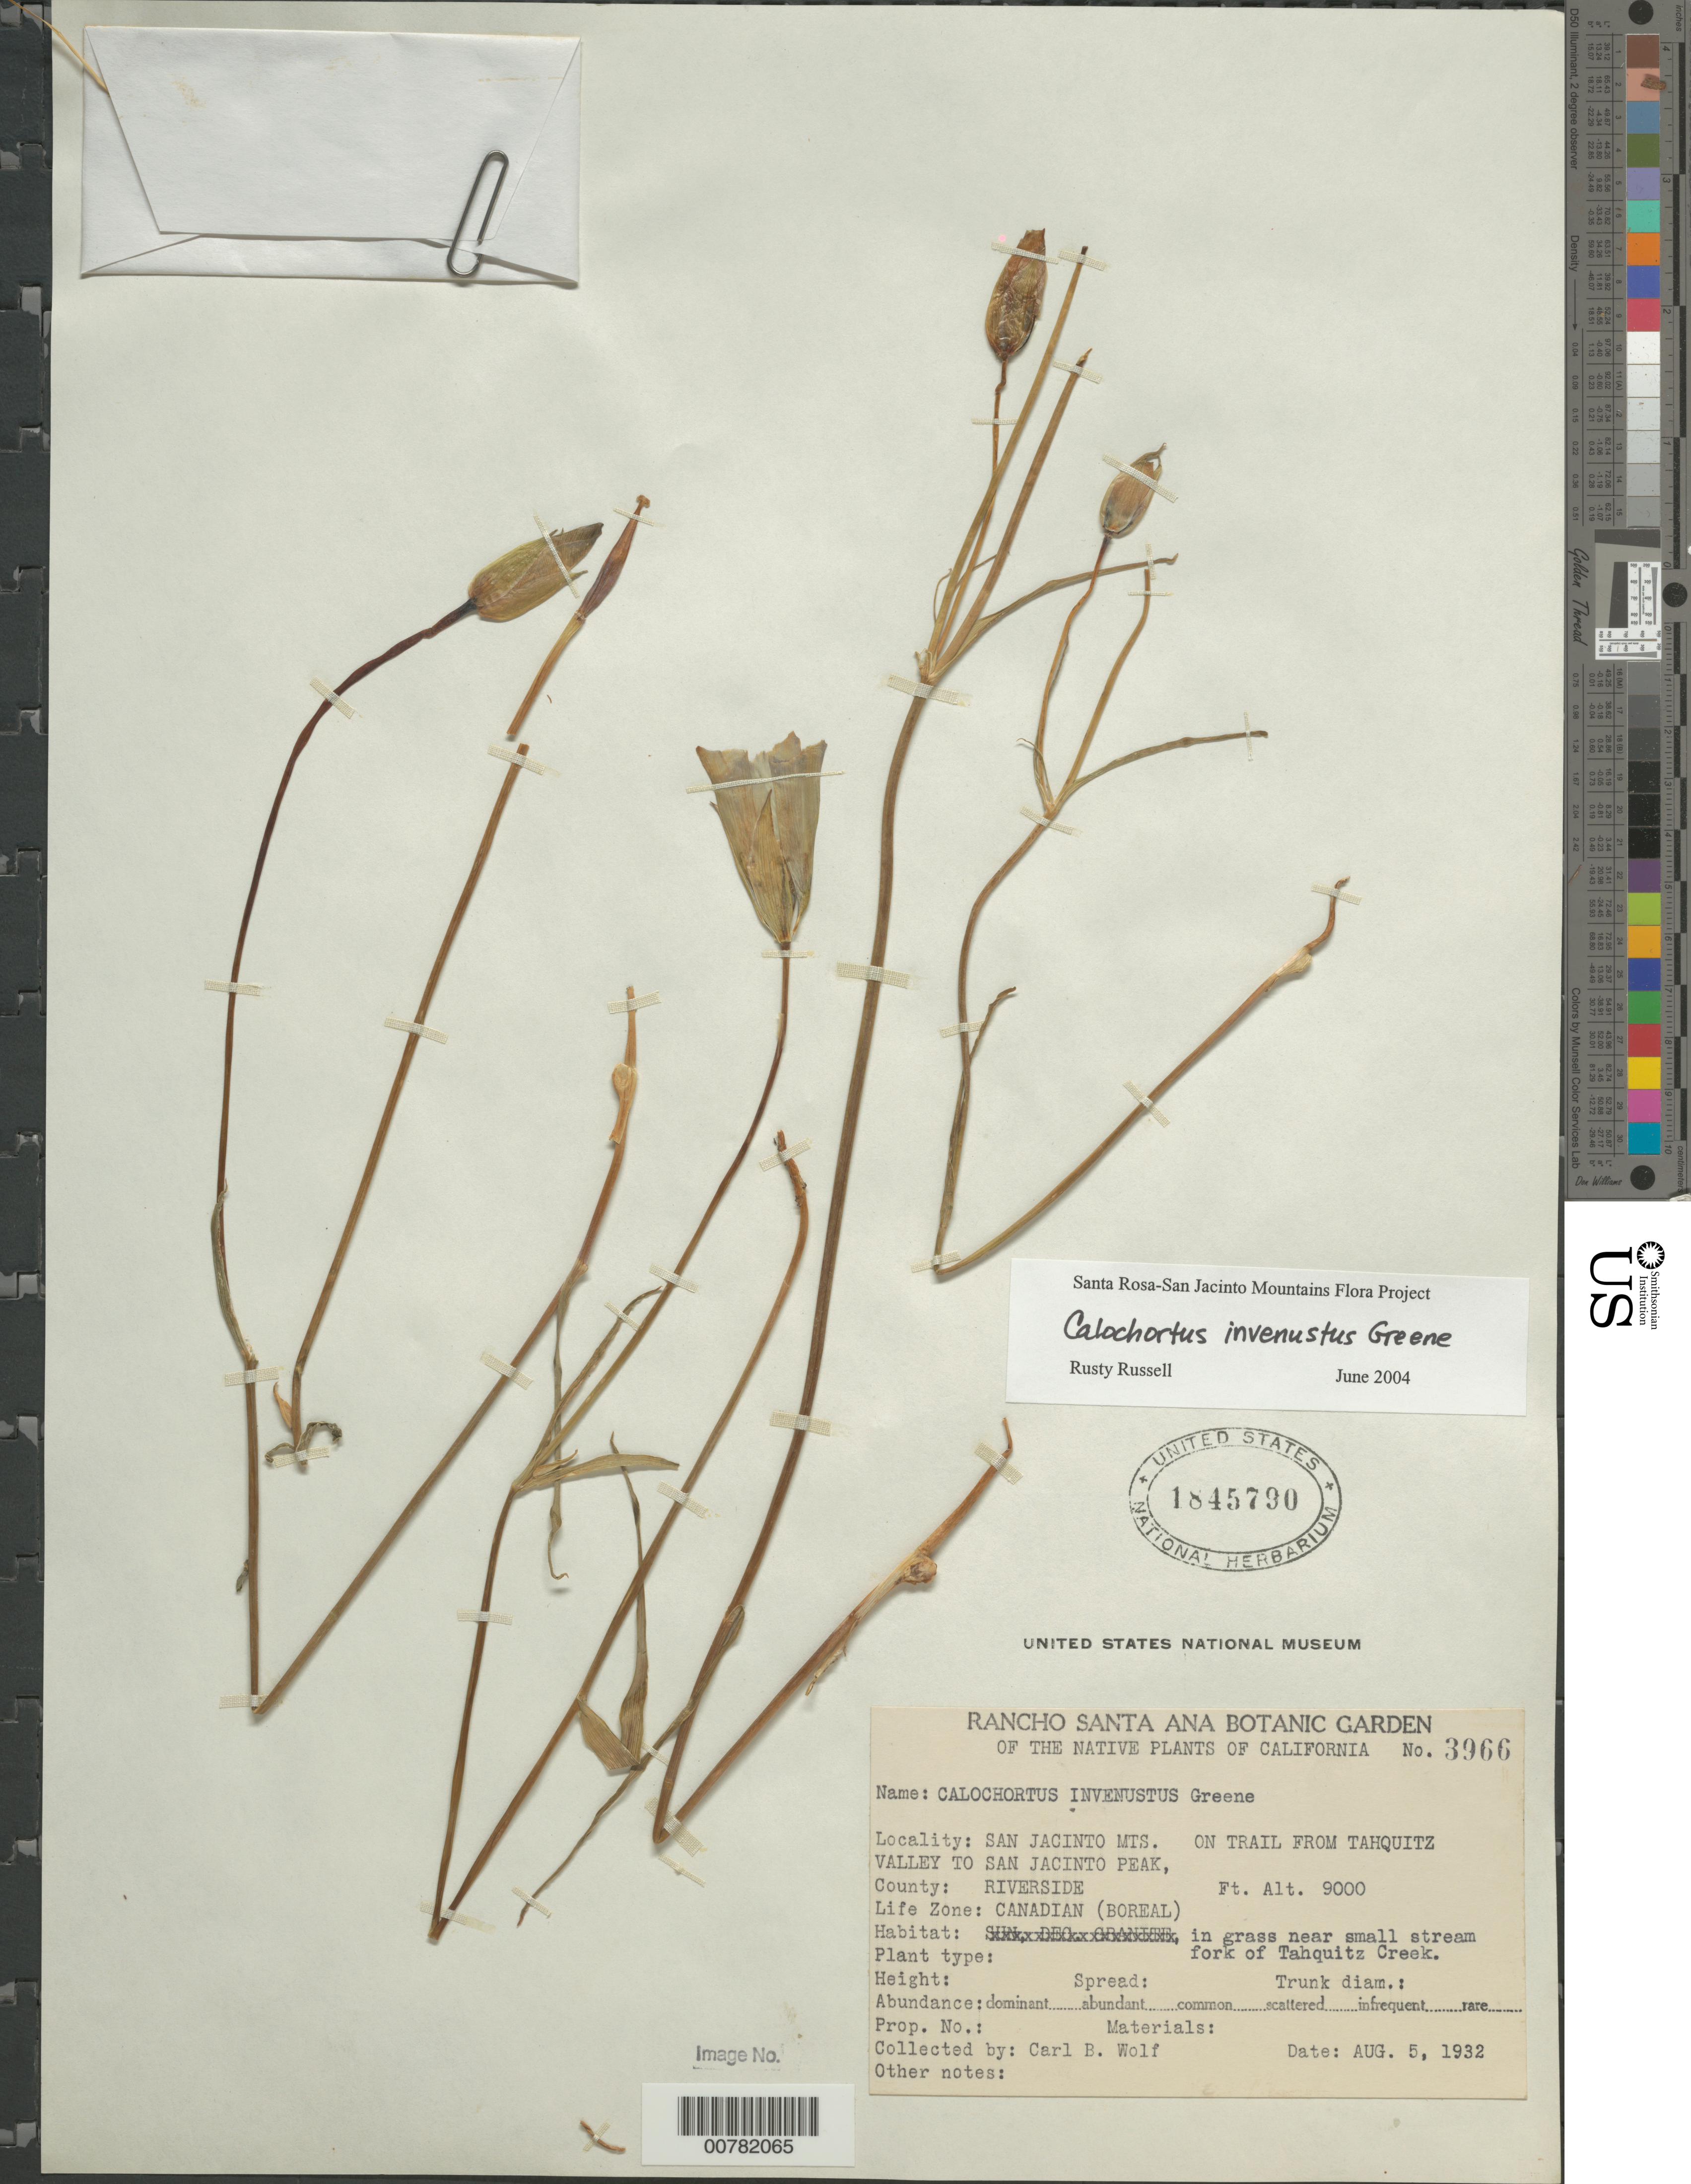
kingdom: Plantae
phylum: Tracheophyta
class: Liliopsida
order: Liliales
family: Liliaceae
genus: Calochortus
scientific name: Calochortus invenustus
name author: Greene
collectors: C. B. Wolf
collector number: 3966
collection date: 1932-08-05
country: United States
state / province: California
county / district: Riverside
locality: San Jacinto Mts. on trail from Tahquitz Valley to San Jacinto Peak, County: Riverside. Life Zone: Canadian (Boreal).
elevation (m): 2743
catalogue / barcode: US 1845790